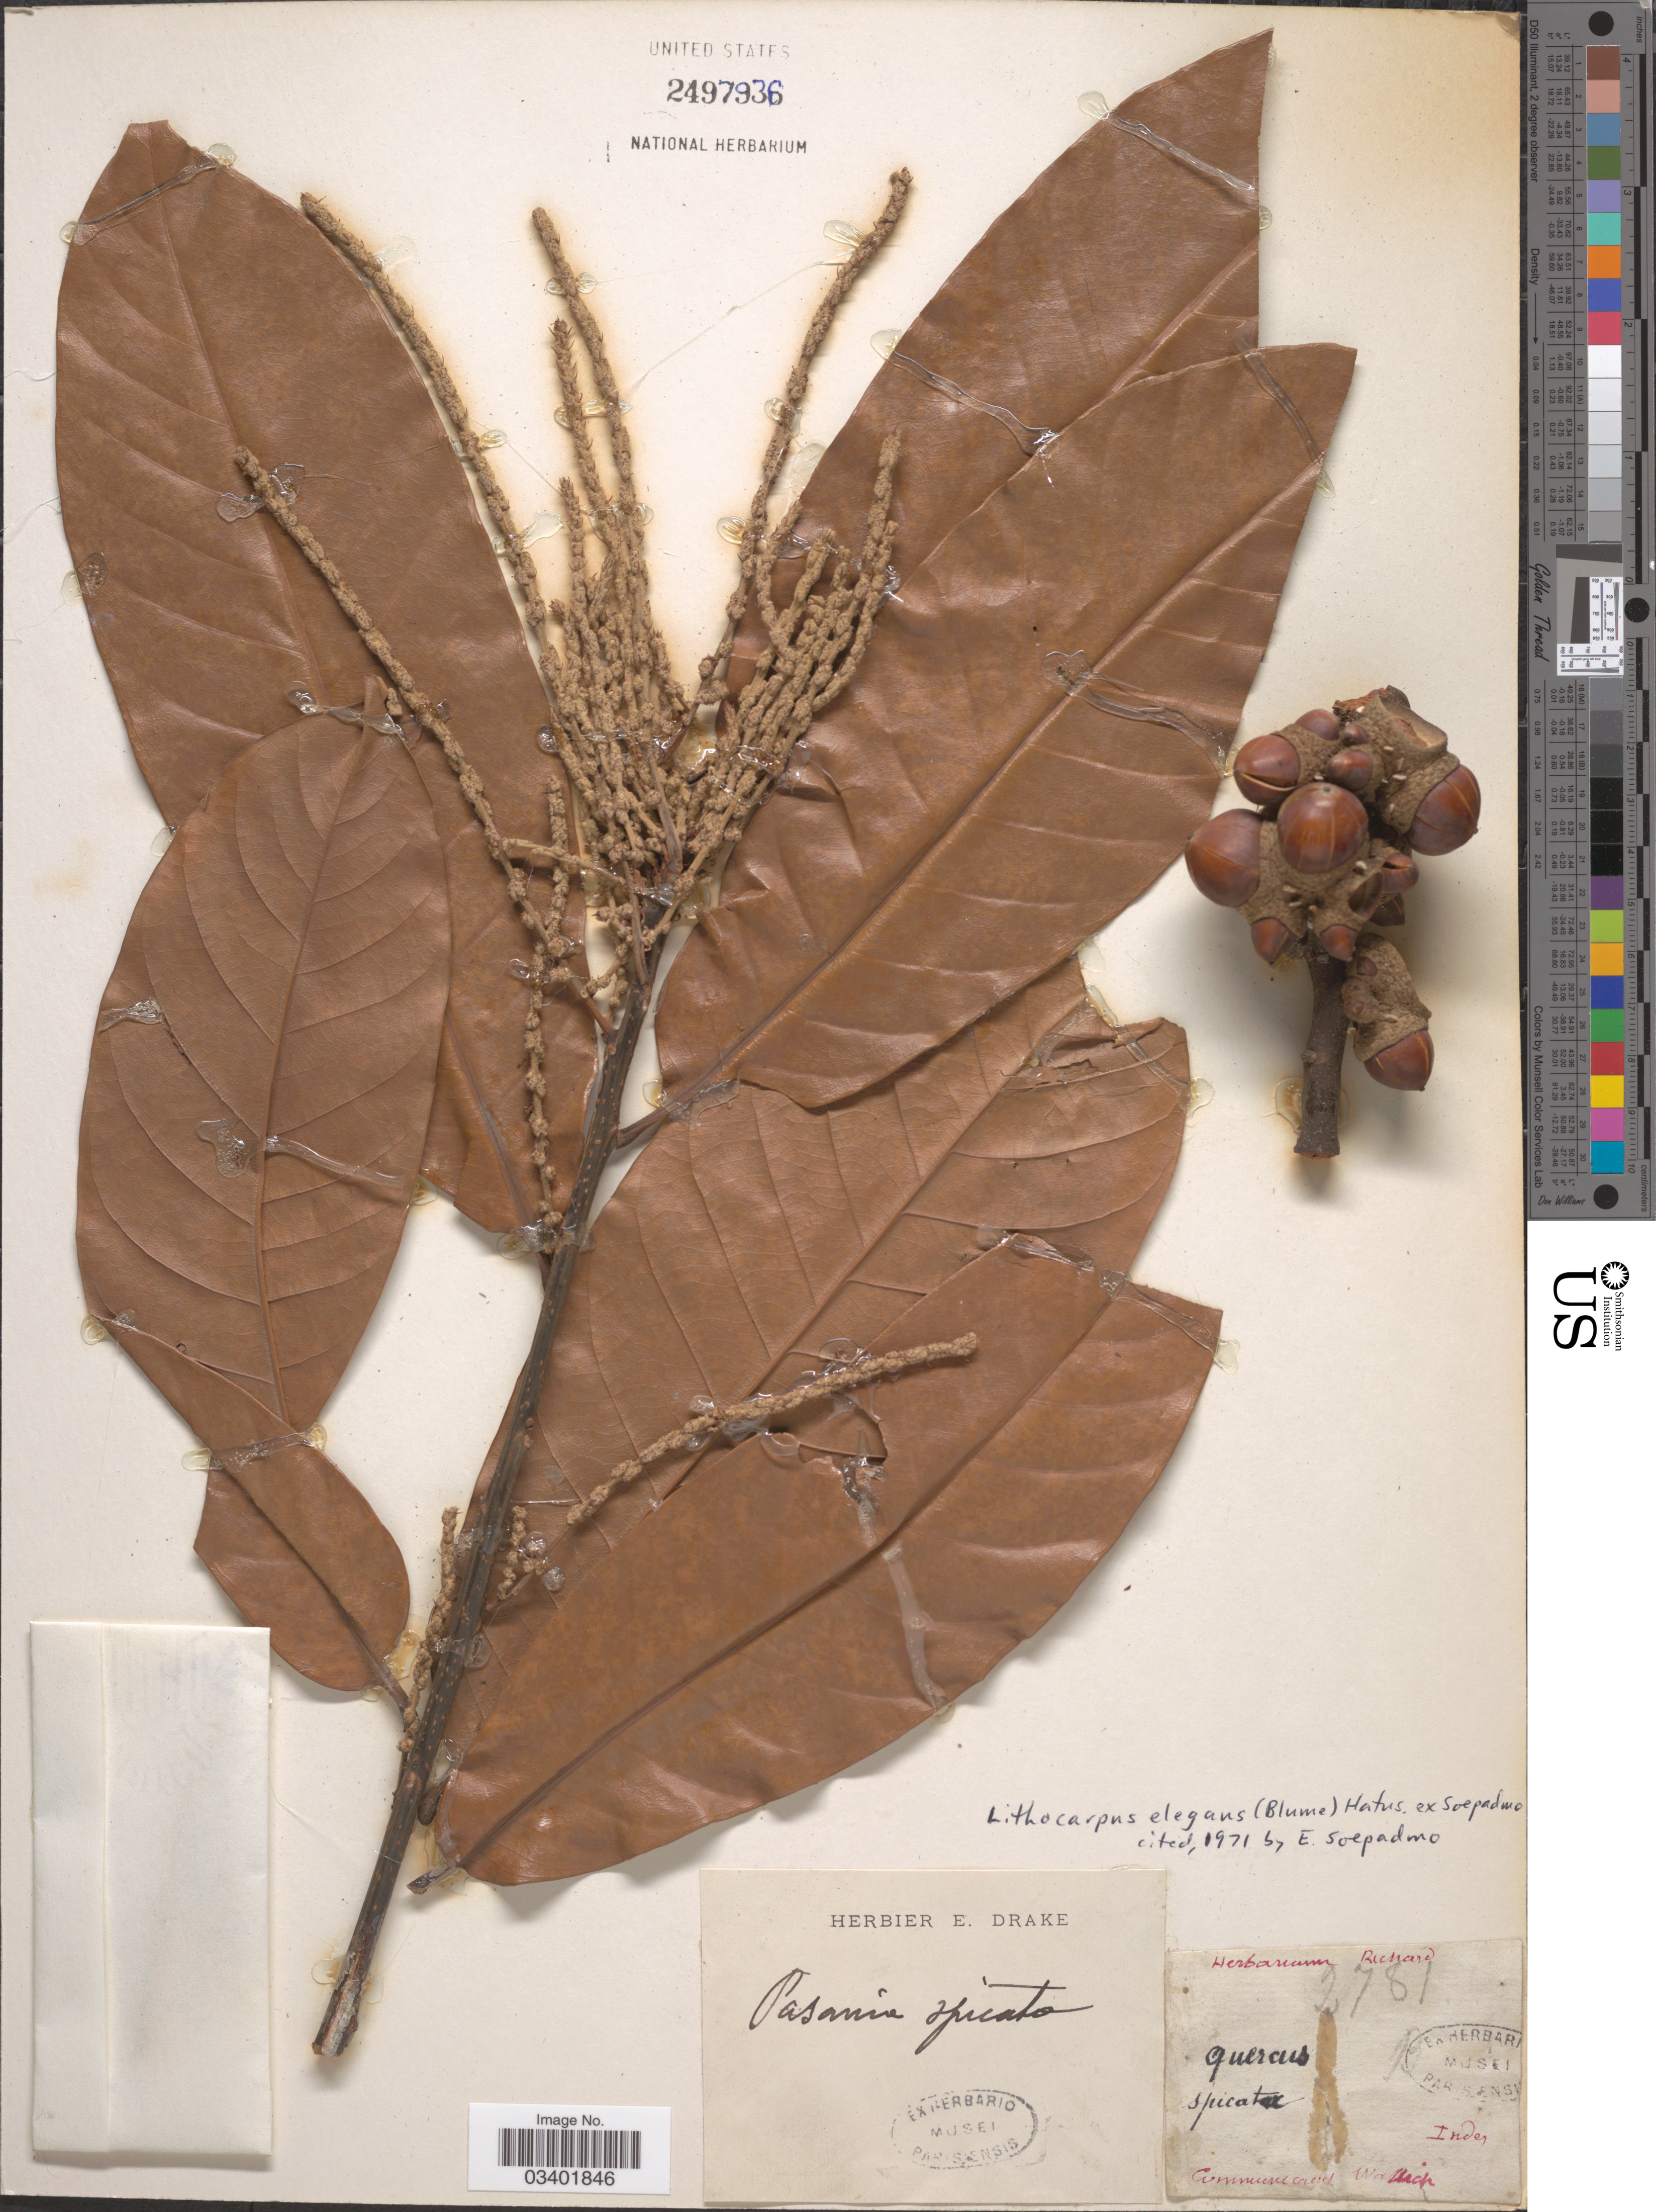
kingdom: Plantae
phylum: Tracheophyta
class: Magnoliopsida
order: Fagales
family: Fagaceae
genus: Lithocarpus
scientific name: Lithocarpus elegans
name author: (Blume) Hatus. ex Soepadmo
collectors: ex herb. Richard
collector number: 2781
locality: Indes [unsure placement]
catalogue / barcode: US 2497936